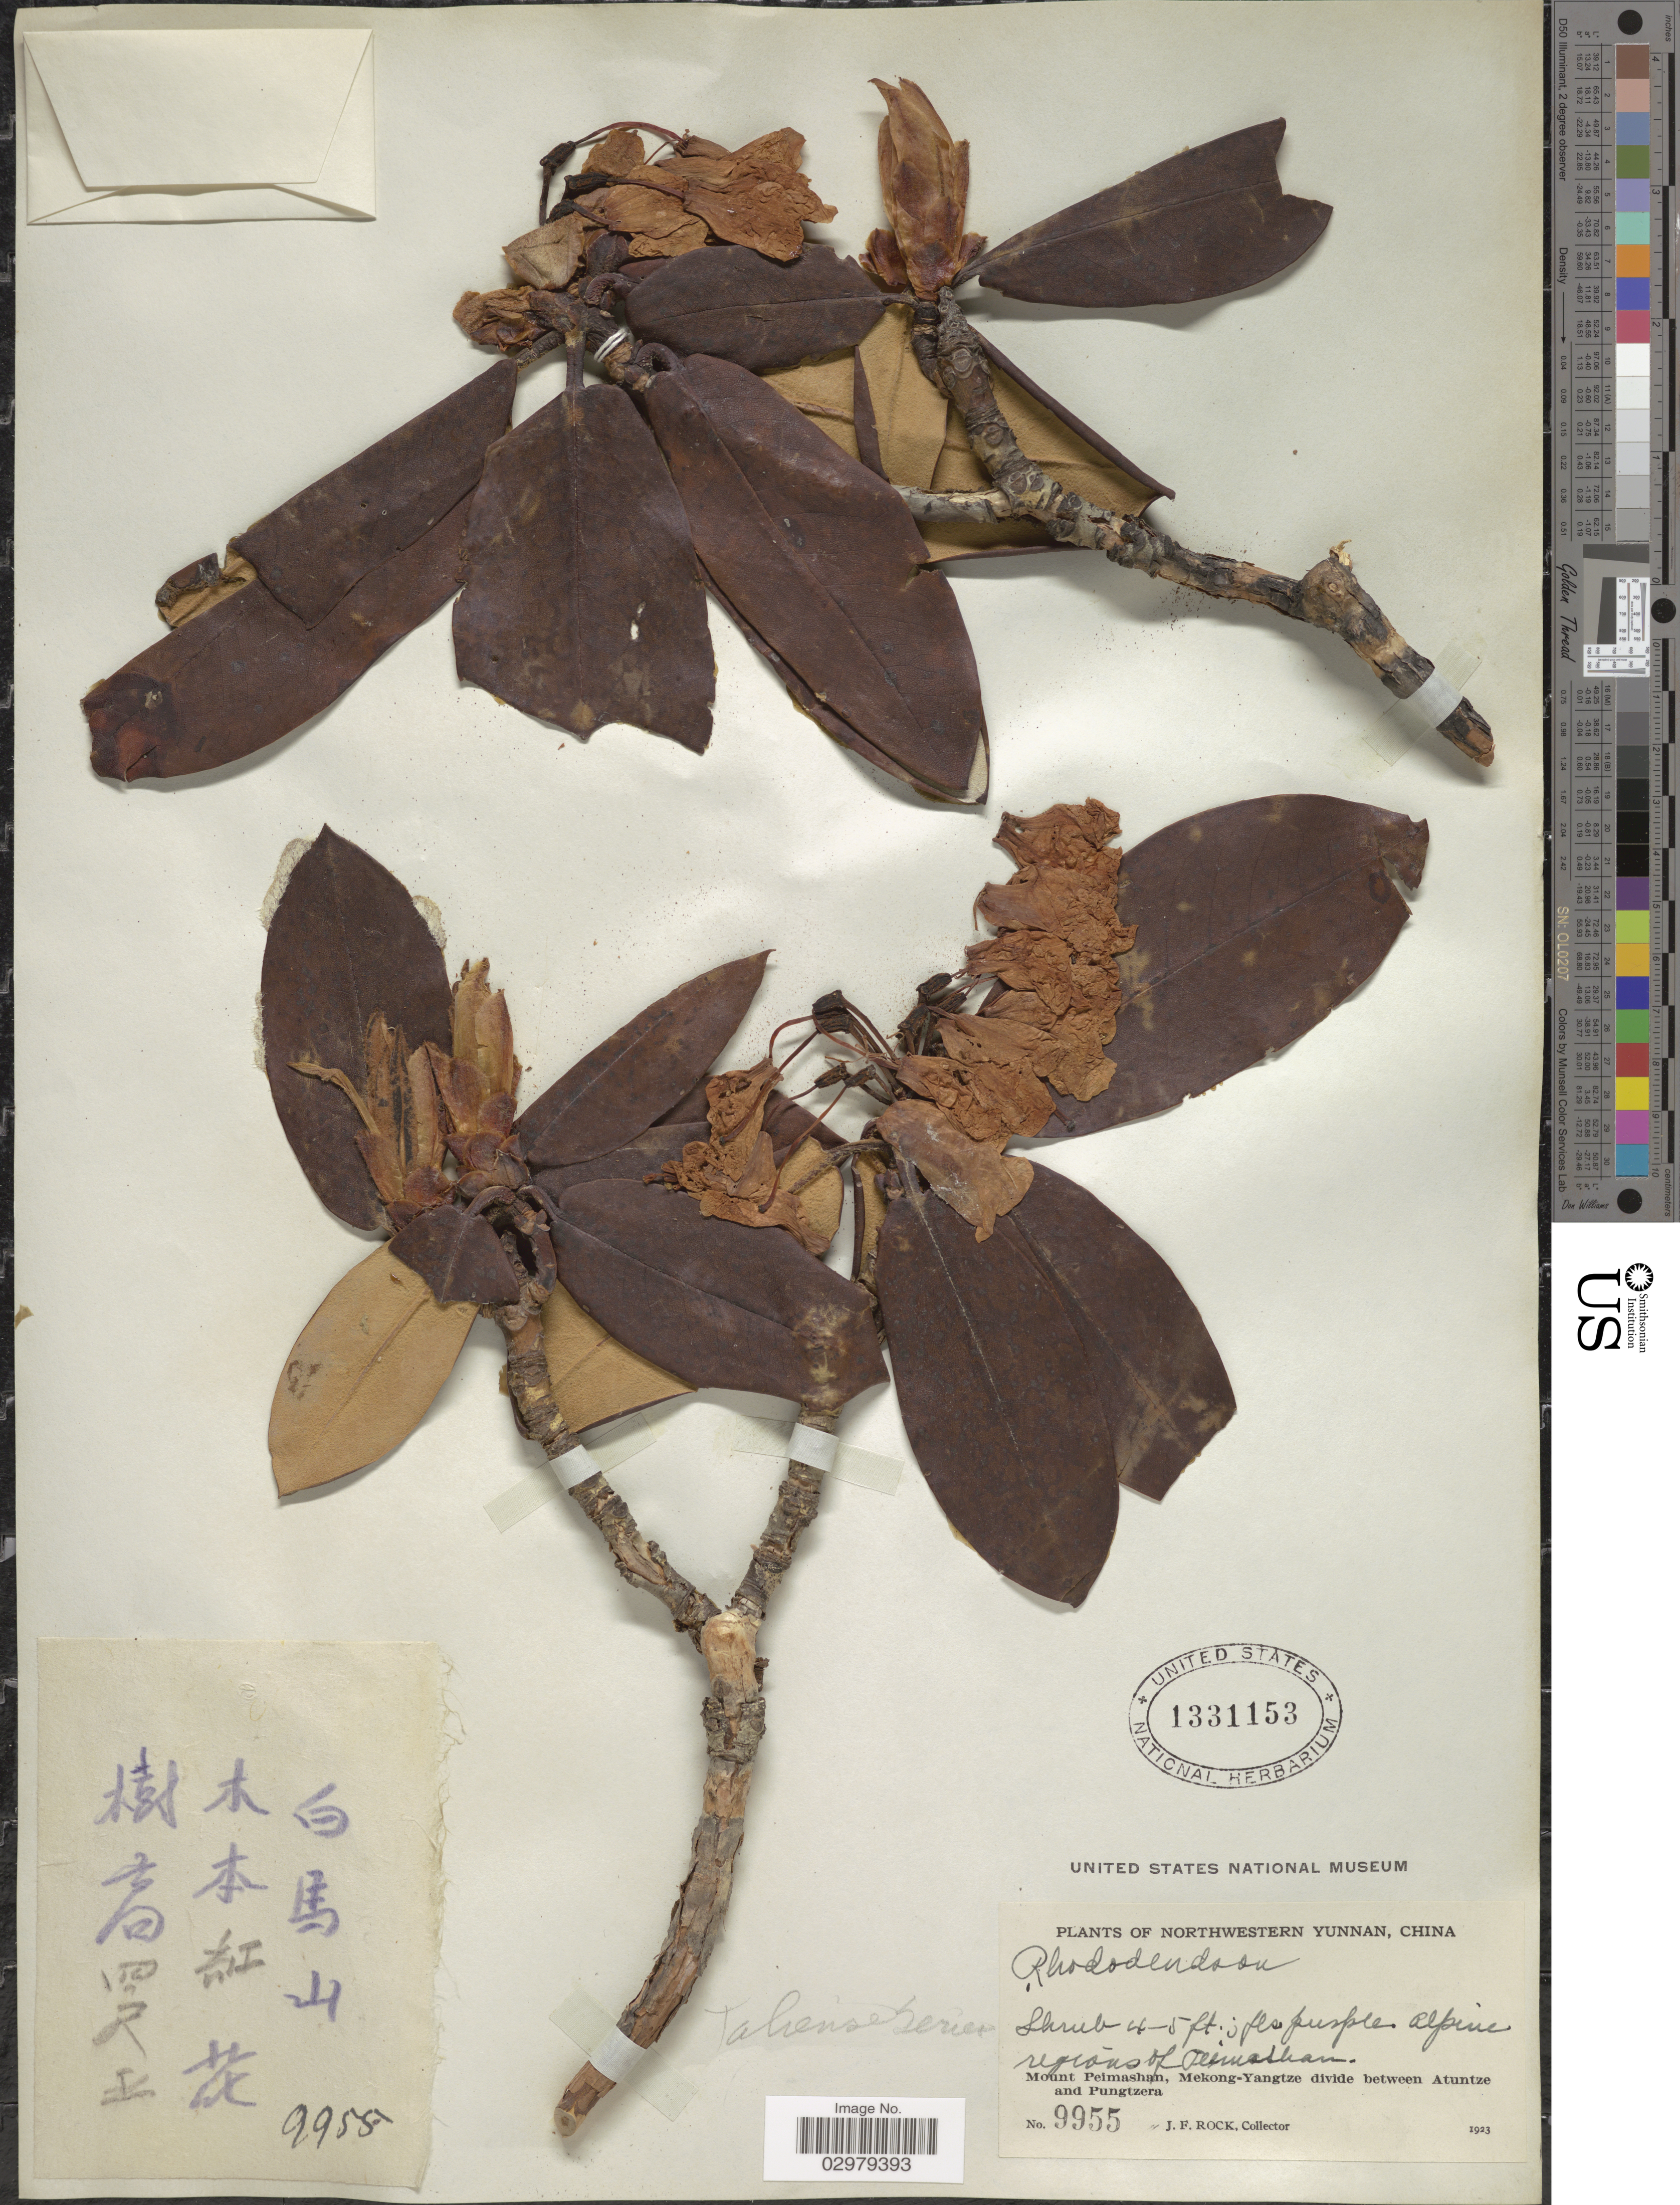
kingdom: Plantae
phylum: Tracheophyta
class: Magnoliopsida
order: Ericales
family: Ericaceae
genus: Rhododendron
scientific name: Rhododendron sp.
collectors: J. Rock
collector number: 9955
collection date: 1923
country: China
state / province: Yunnan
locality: Northwestern Yunnan. Alpine regions of Peimashan. Mount Peimashan, Mekong-Yangtze divide between Atuntze and Pungtzera.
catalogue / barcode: US 1331153